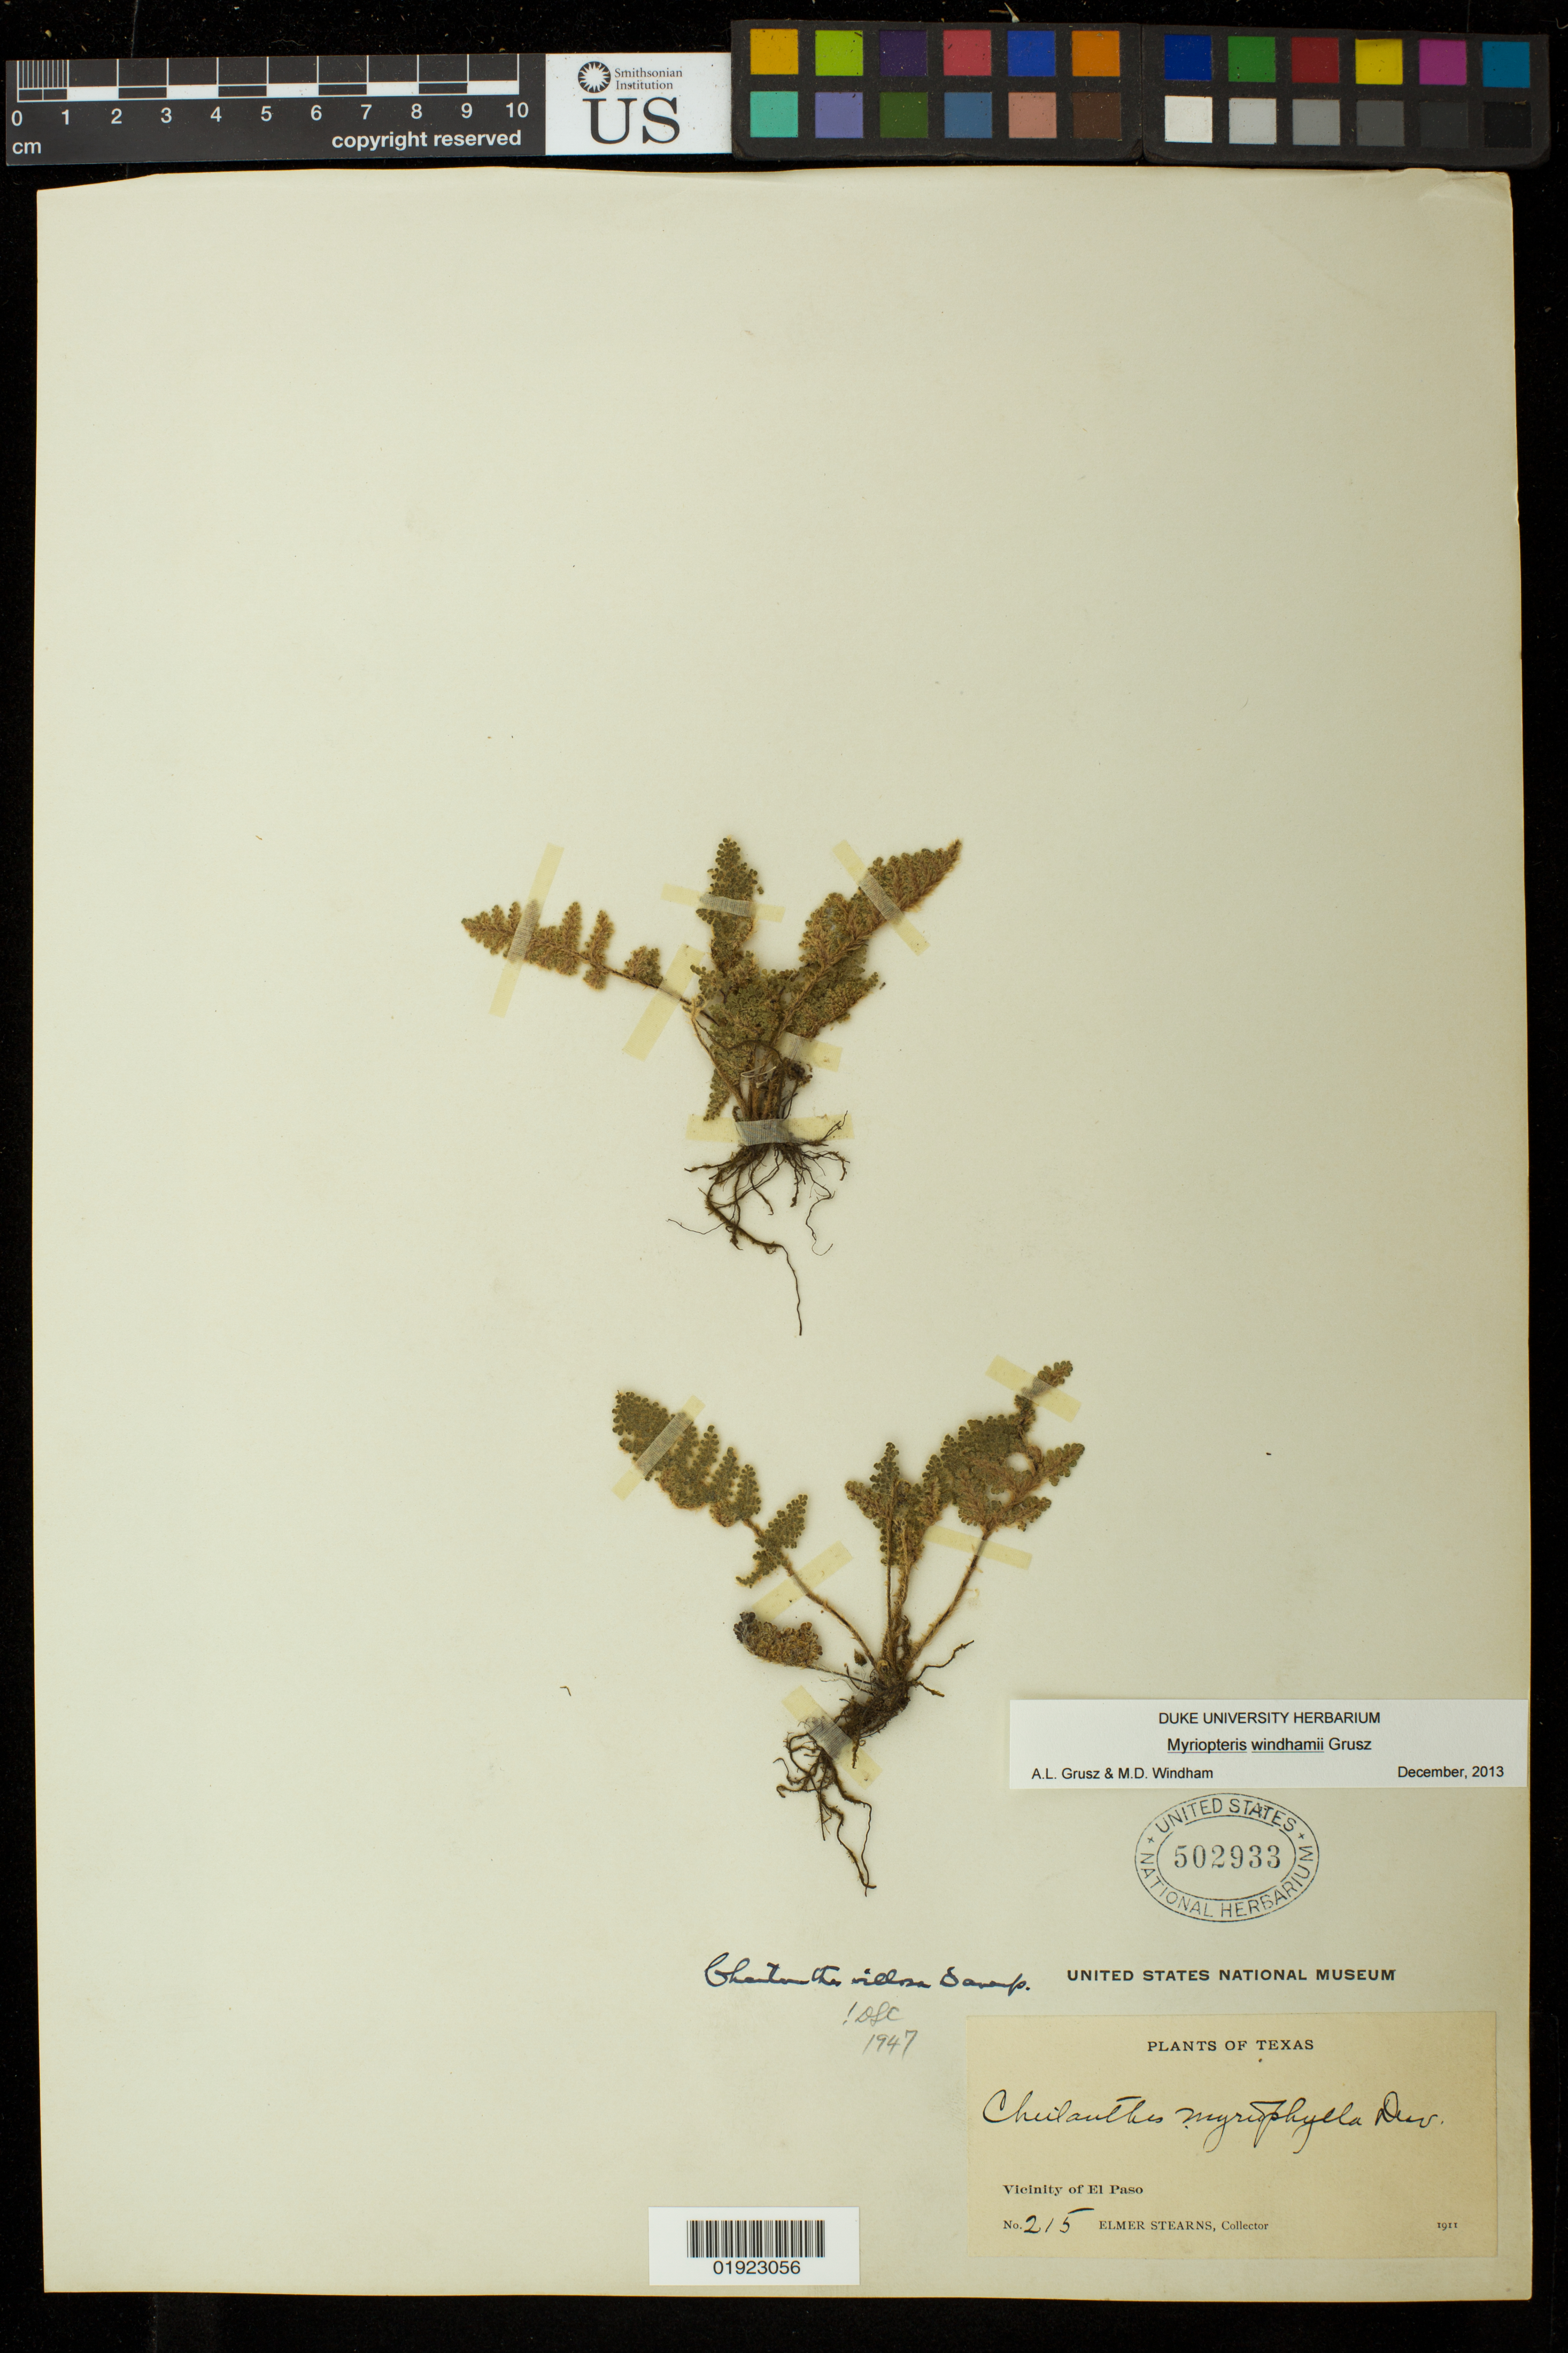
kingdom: Plantae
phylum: Tracheophyta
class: Polypodiopsida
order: Polypodiales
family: Pteridaceae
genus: Myriopteris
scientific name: Myriopteris windhamii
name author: Grusz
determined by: Grusz, A. L.; Windham, M. D.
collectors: E. Stearns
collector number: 215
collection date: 1911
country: United States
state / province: Texas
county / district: El Paso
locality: Vicinity of El Paso.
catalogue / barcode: US 502933